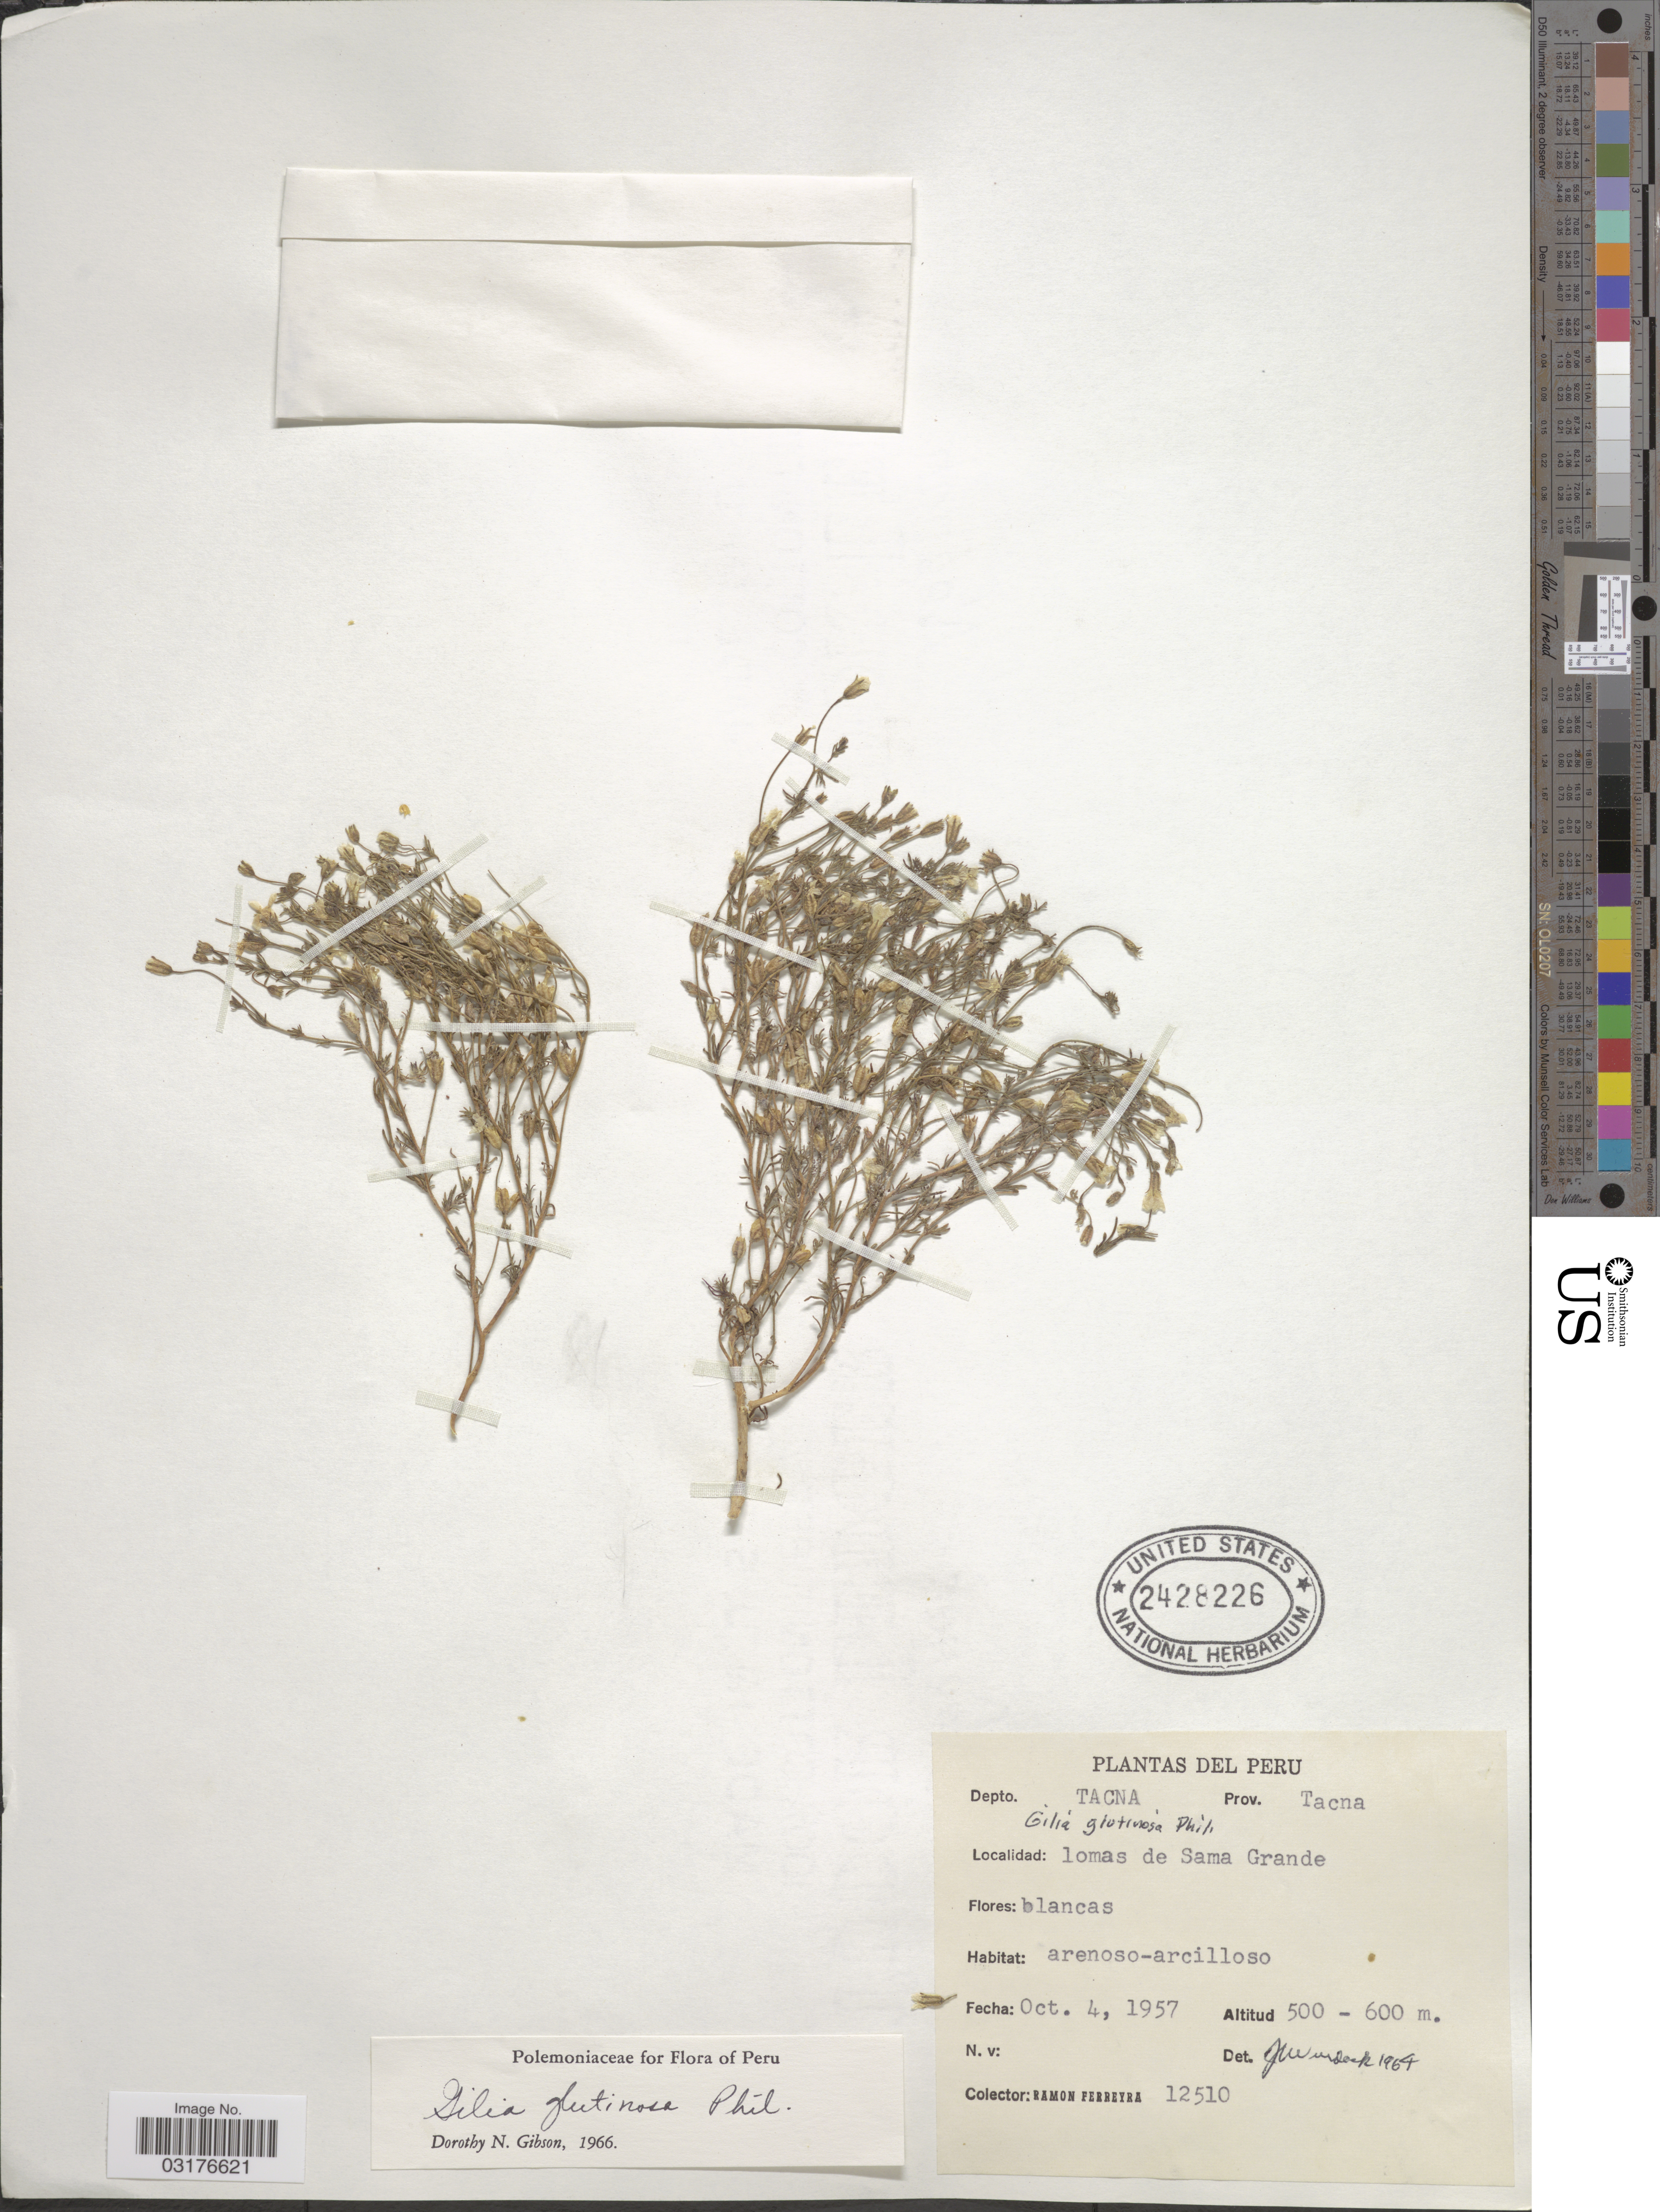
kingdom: Plantae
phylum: Tracheophyta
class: Magnoliopsida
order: Ericales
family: Polemoniaceae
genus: Dayia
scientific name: Dayia glutinosa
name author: (Phil.) J.M. Porter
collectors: R. A. Ferreyra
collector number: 12510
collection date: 1957-10-04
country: Peru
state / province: Tacna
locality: Depto. Tacna. Prov. Tacna. Lomas de Sama Grande.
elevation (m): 500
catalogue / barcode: US 2428226